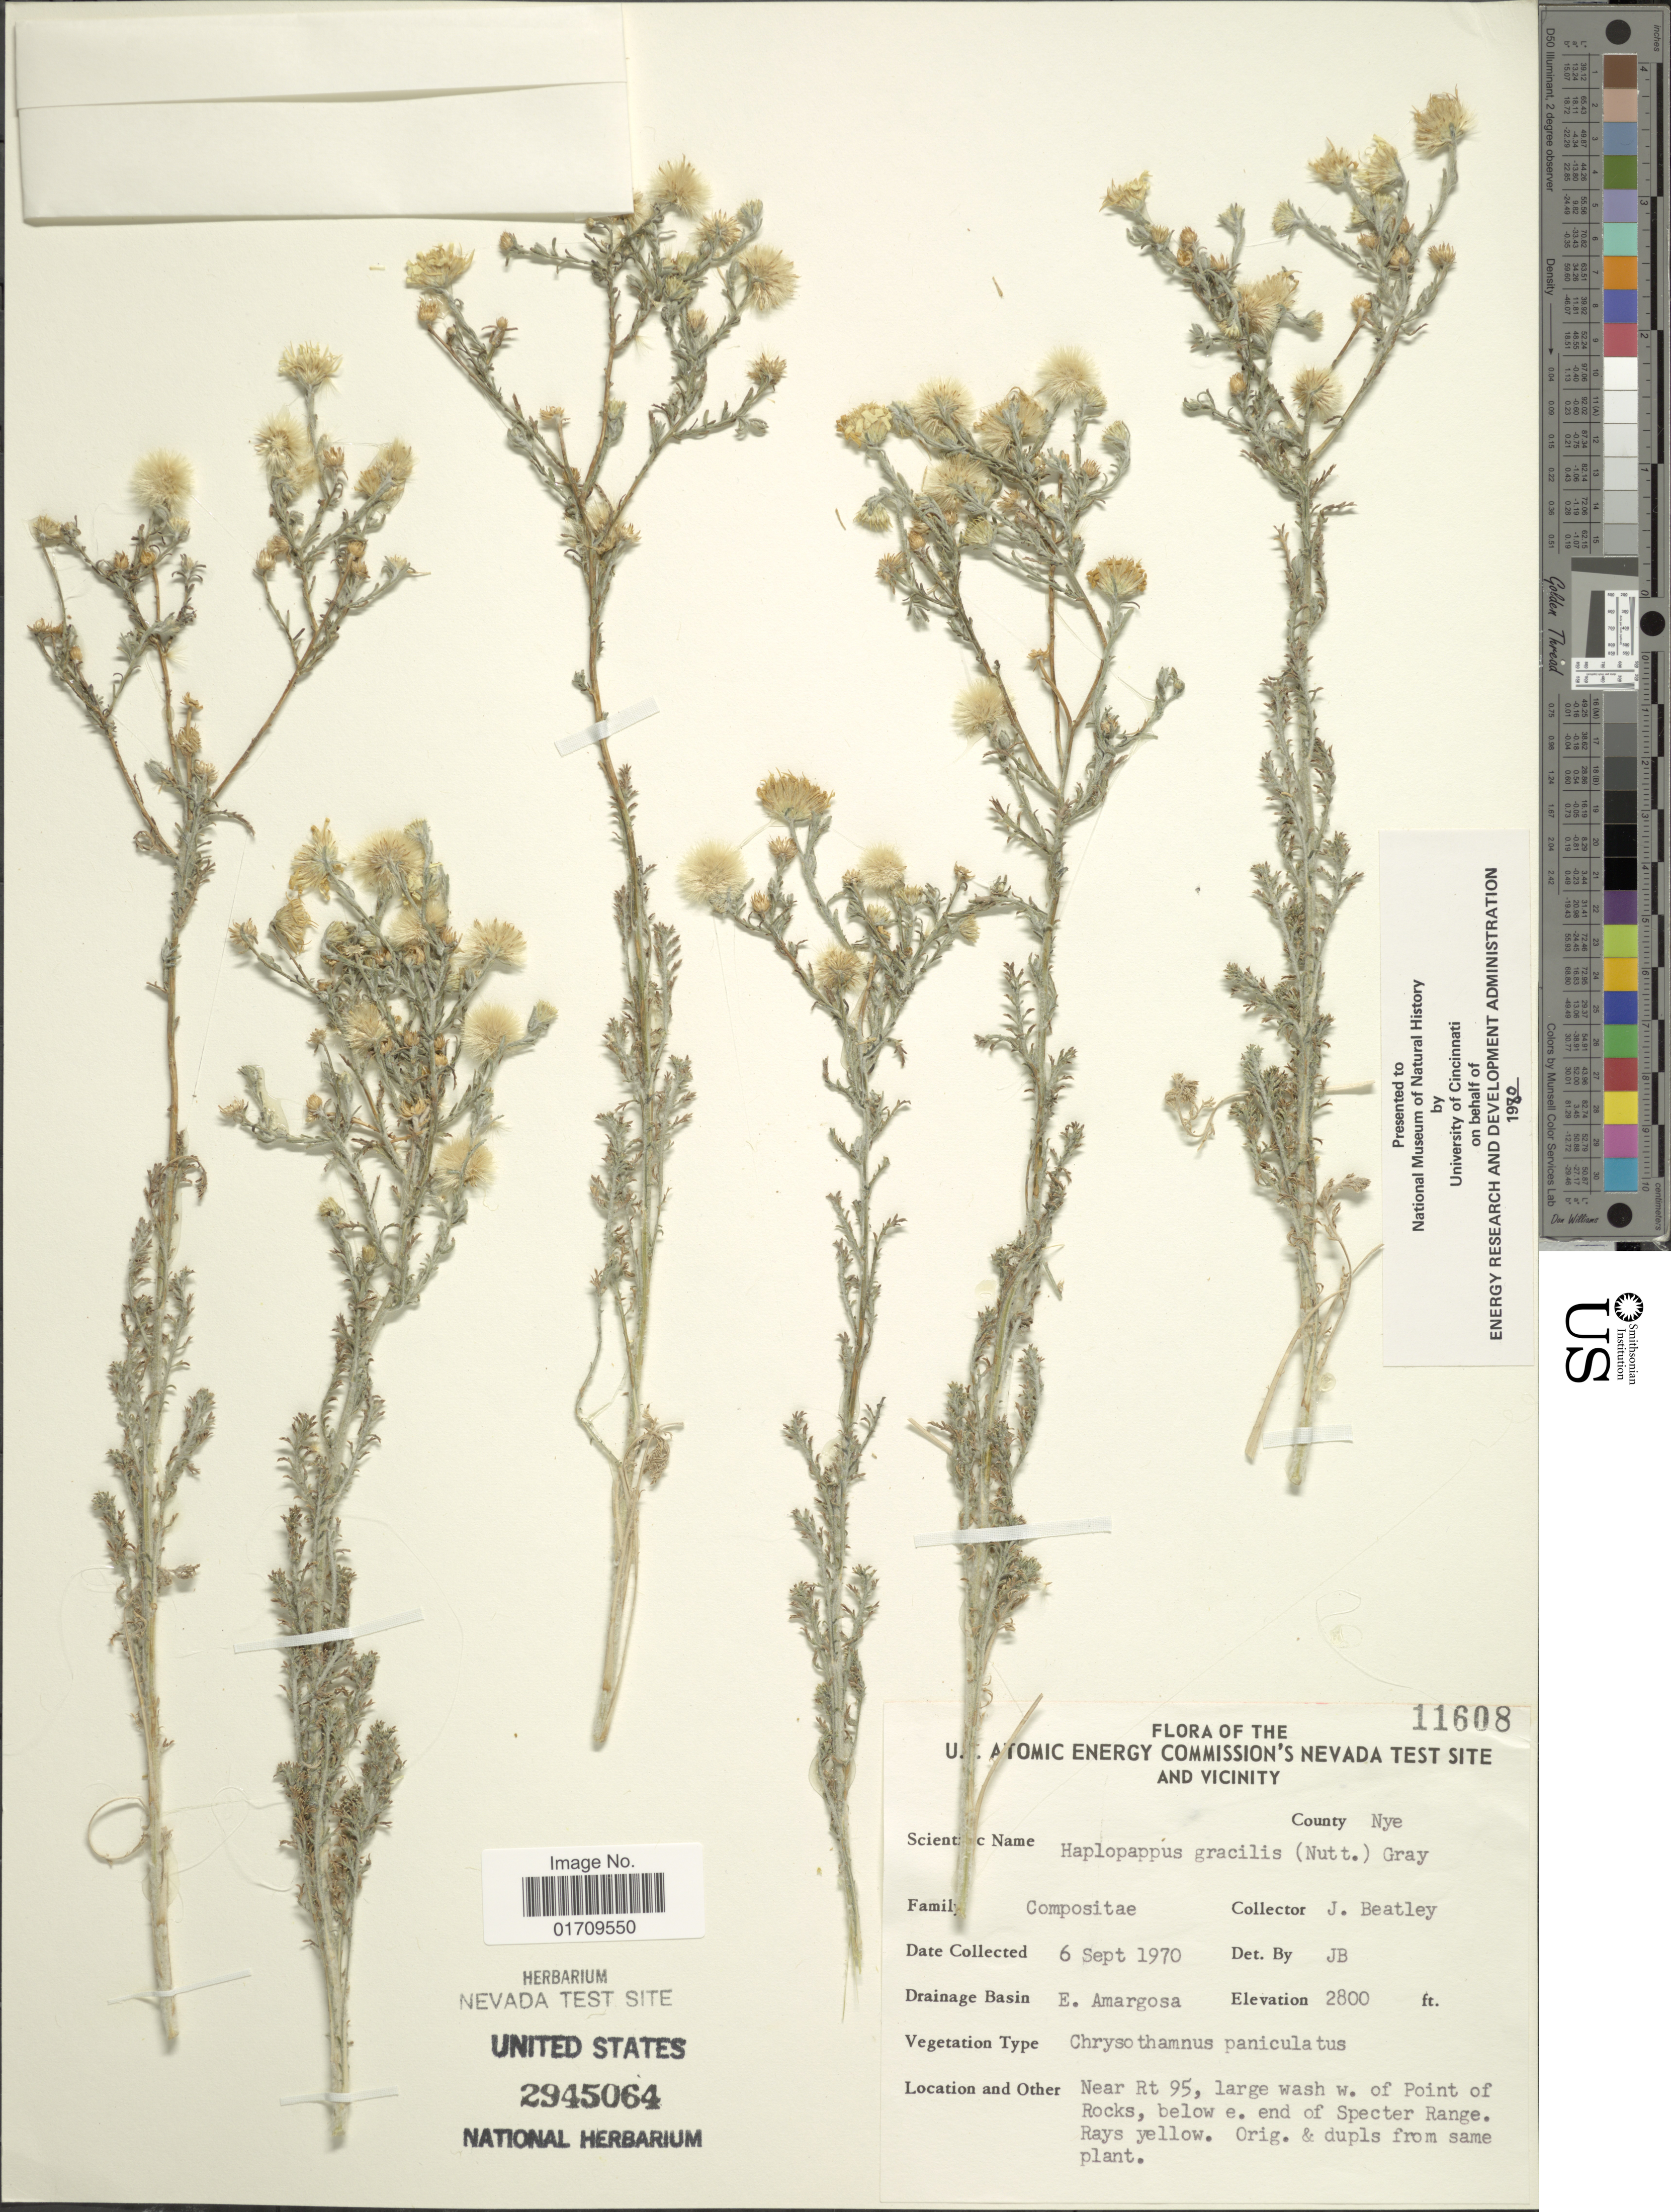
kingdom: Plantae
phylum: Tracheophyta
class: Magnoliopsida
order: Asterales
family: Asteraceae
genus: Machaeranthera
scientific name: Machaeranthera sp.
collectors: J. C. Beatley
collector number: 11608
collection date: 1970-09-06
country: United States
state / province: Nevada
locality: U.S.A. Atomic Energy Commission's Nevada Test Site and Vicinity, County Nye, E. Amargosa, Near Rt 95, large wash w. of Point of Rocks, below e. end of Specter Range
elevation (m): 853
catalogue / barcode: US 2945064